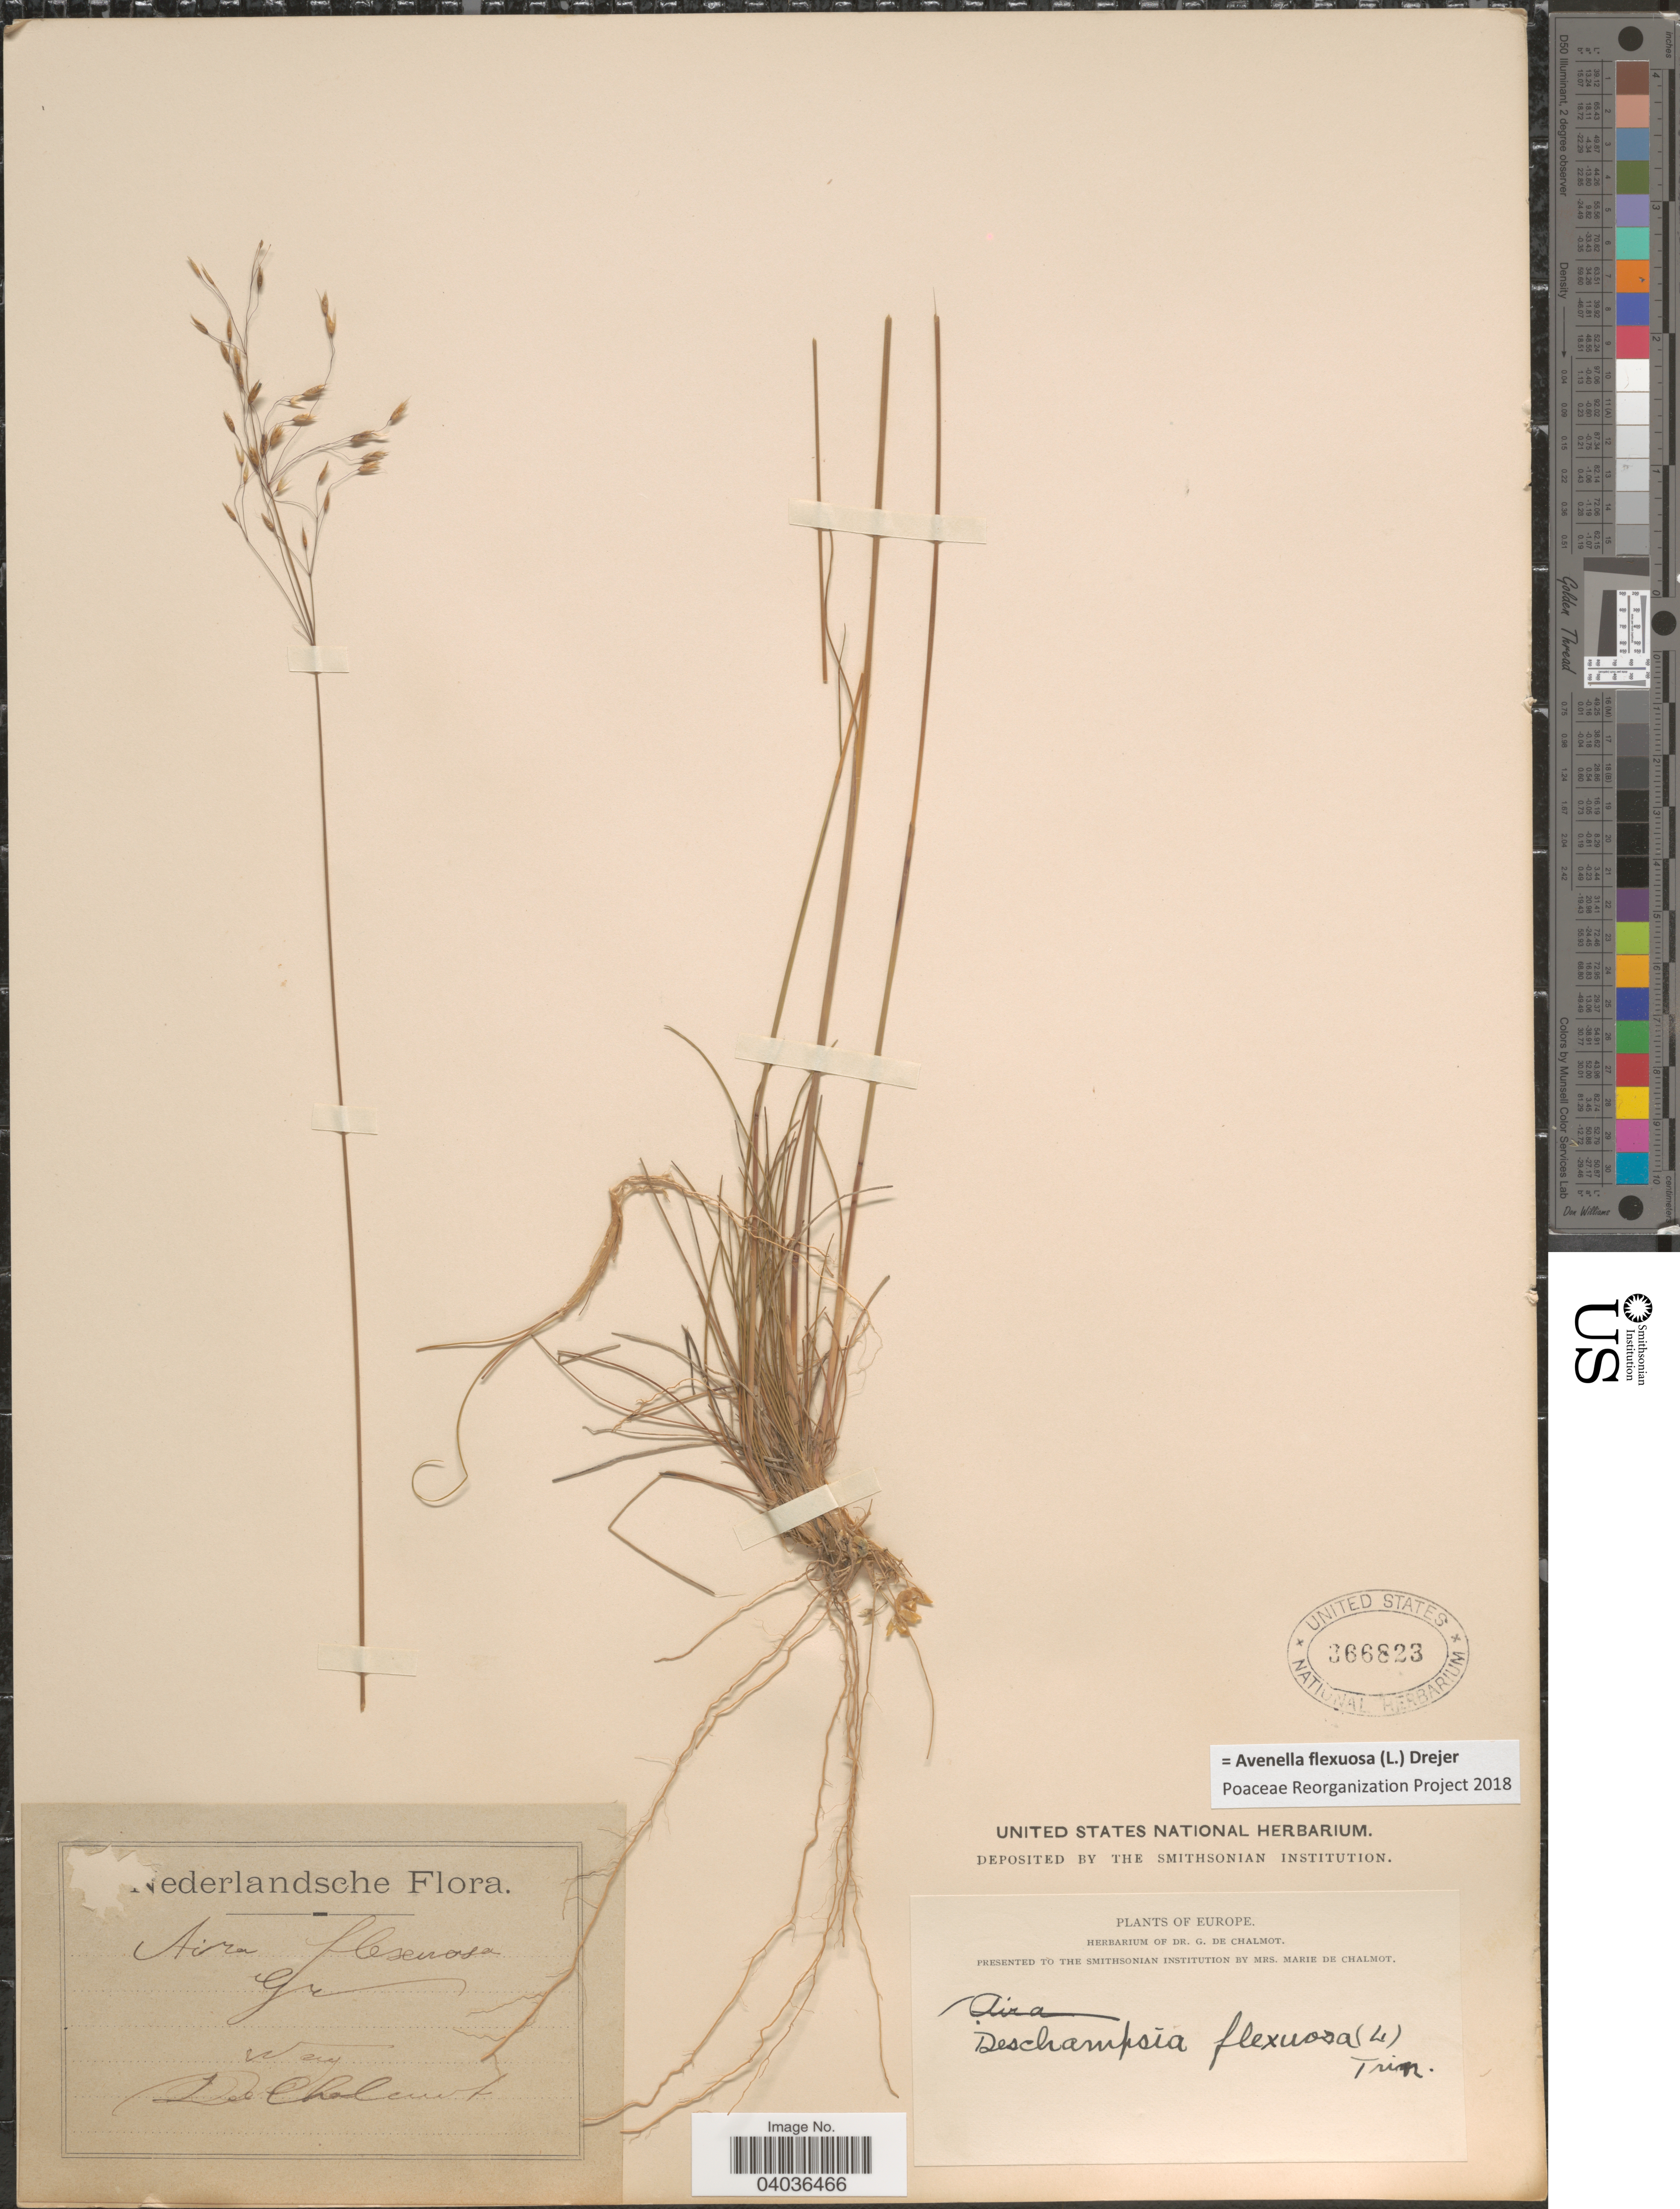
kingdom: Plantae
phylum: Tracheophyta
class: Liliopsida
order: Poales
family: Poaceae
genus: Avenella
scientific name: Avenella flexuosa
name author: (L.) Drejer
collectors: G. de Chalmot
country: Netherlands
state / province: Gelderland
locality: Nederlandsche. Wag. Europe.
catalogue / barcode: US 366823